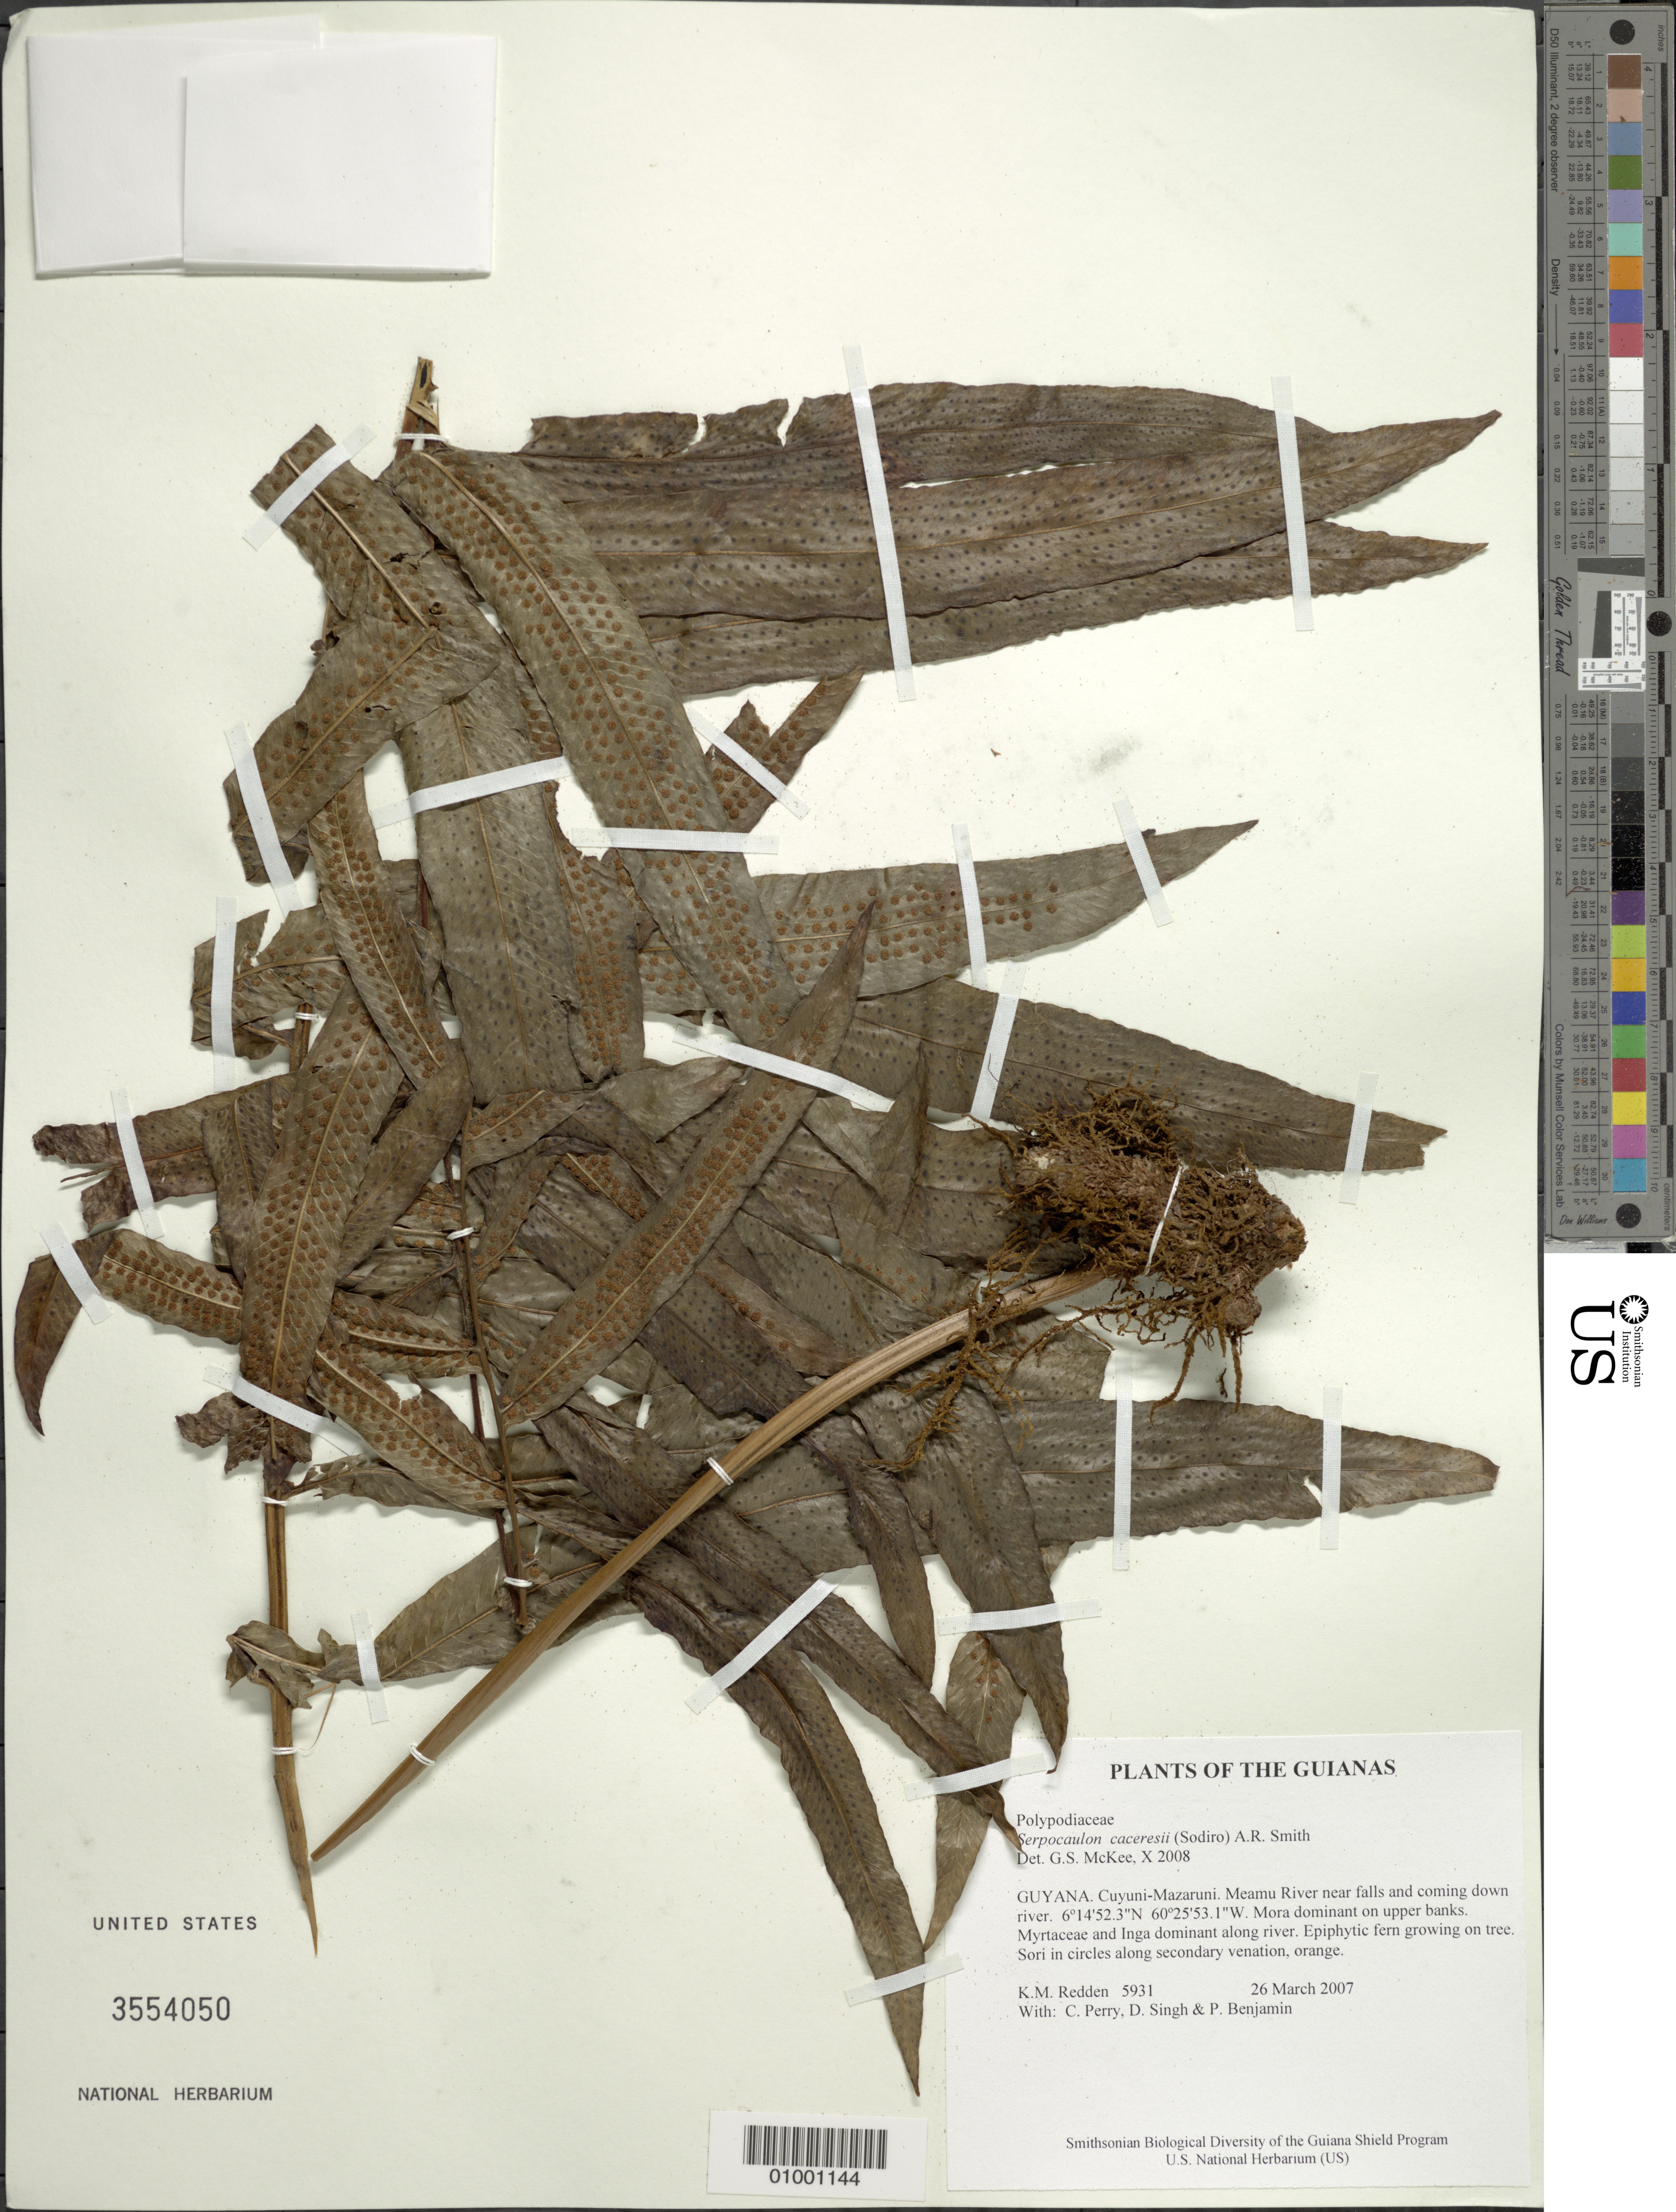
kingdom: Plantae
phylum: Tracheophyta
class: Polypodiopsida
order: Polypodiales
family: Polypodiaceae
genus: Serpocaulon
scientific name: Serpocaulon triseriale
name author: (Sw.) A.R. Sm.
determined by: Boudrie, M.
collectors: K. M. Redden, C. Perry, D. Singh & P. Benjamin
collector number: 5931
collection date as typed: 26 March 2007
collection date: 2007-03-26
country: Guyana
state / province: Cuyuni-Mazaruni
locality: Meamu River near falls and coming down river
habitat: Mora dominant on upper banks. Myrtaceae and Inga dominant along river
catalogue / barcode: US 3554050